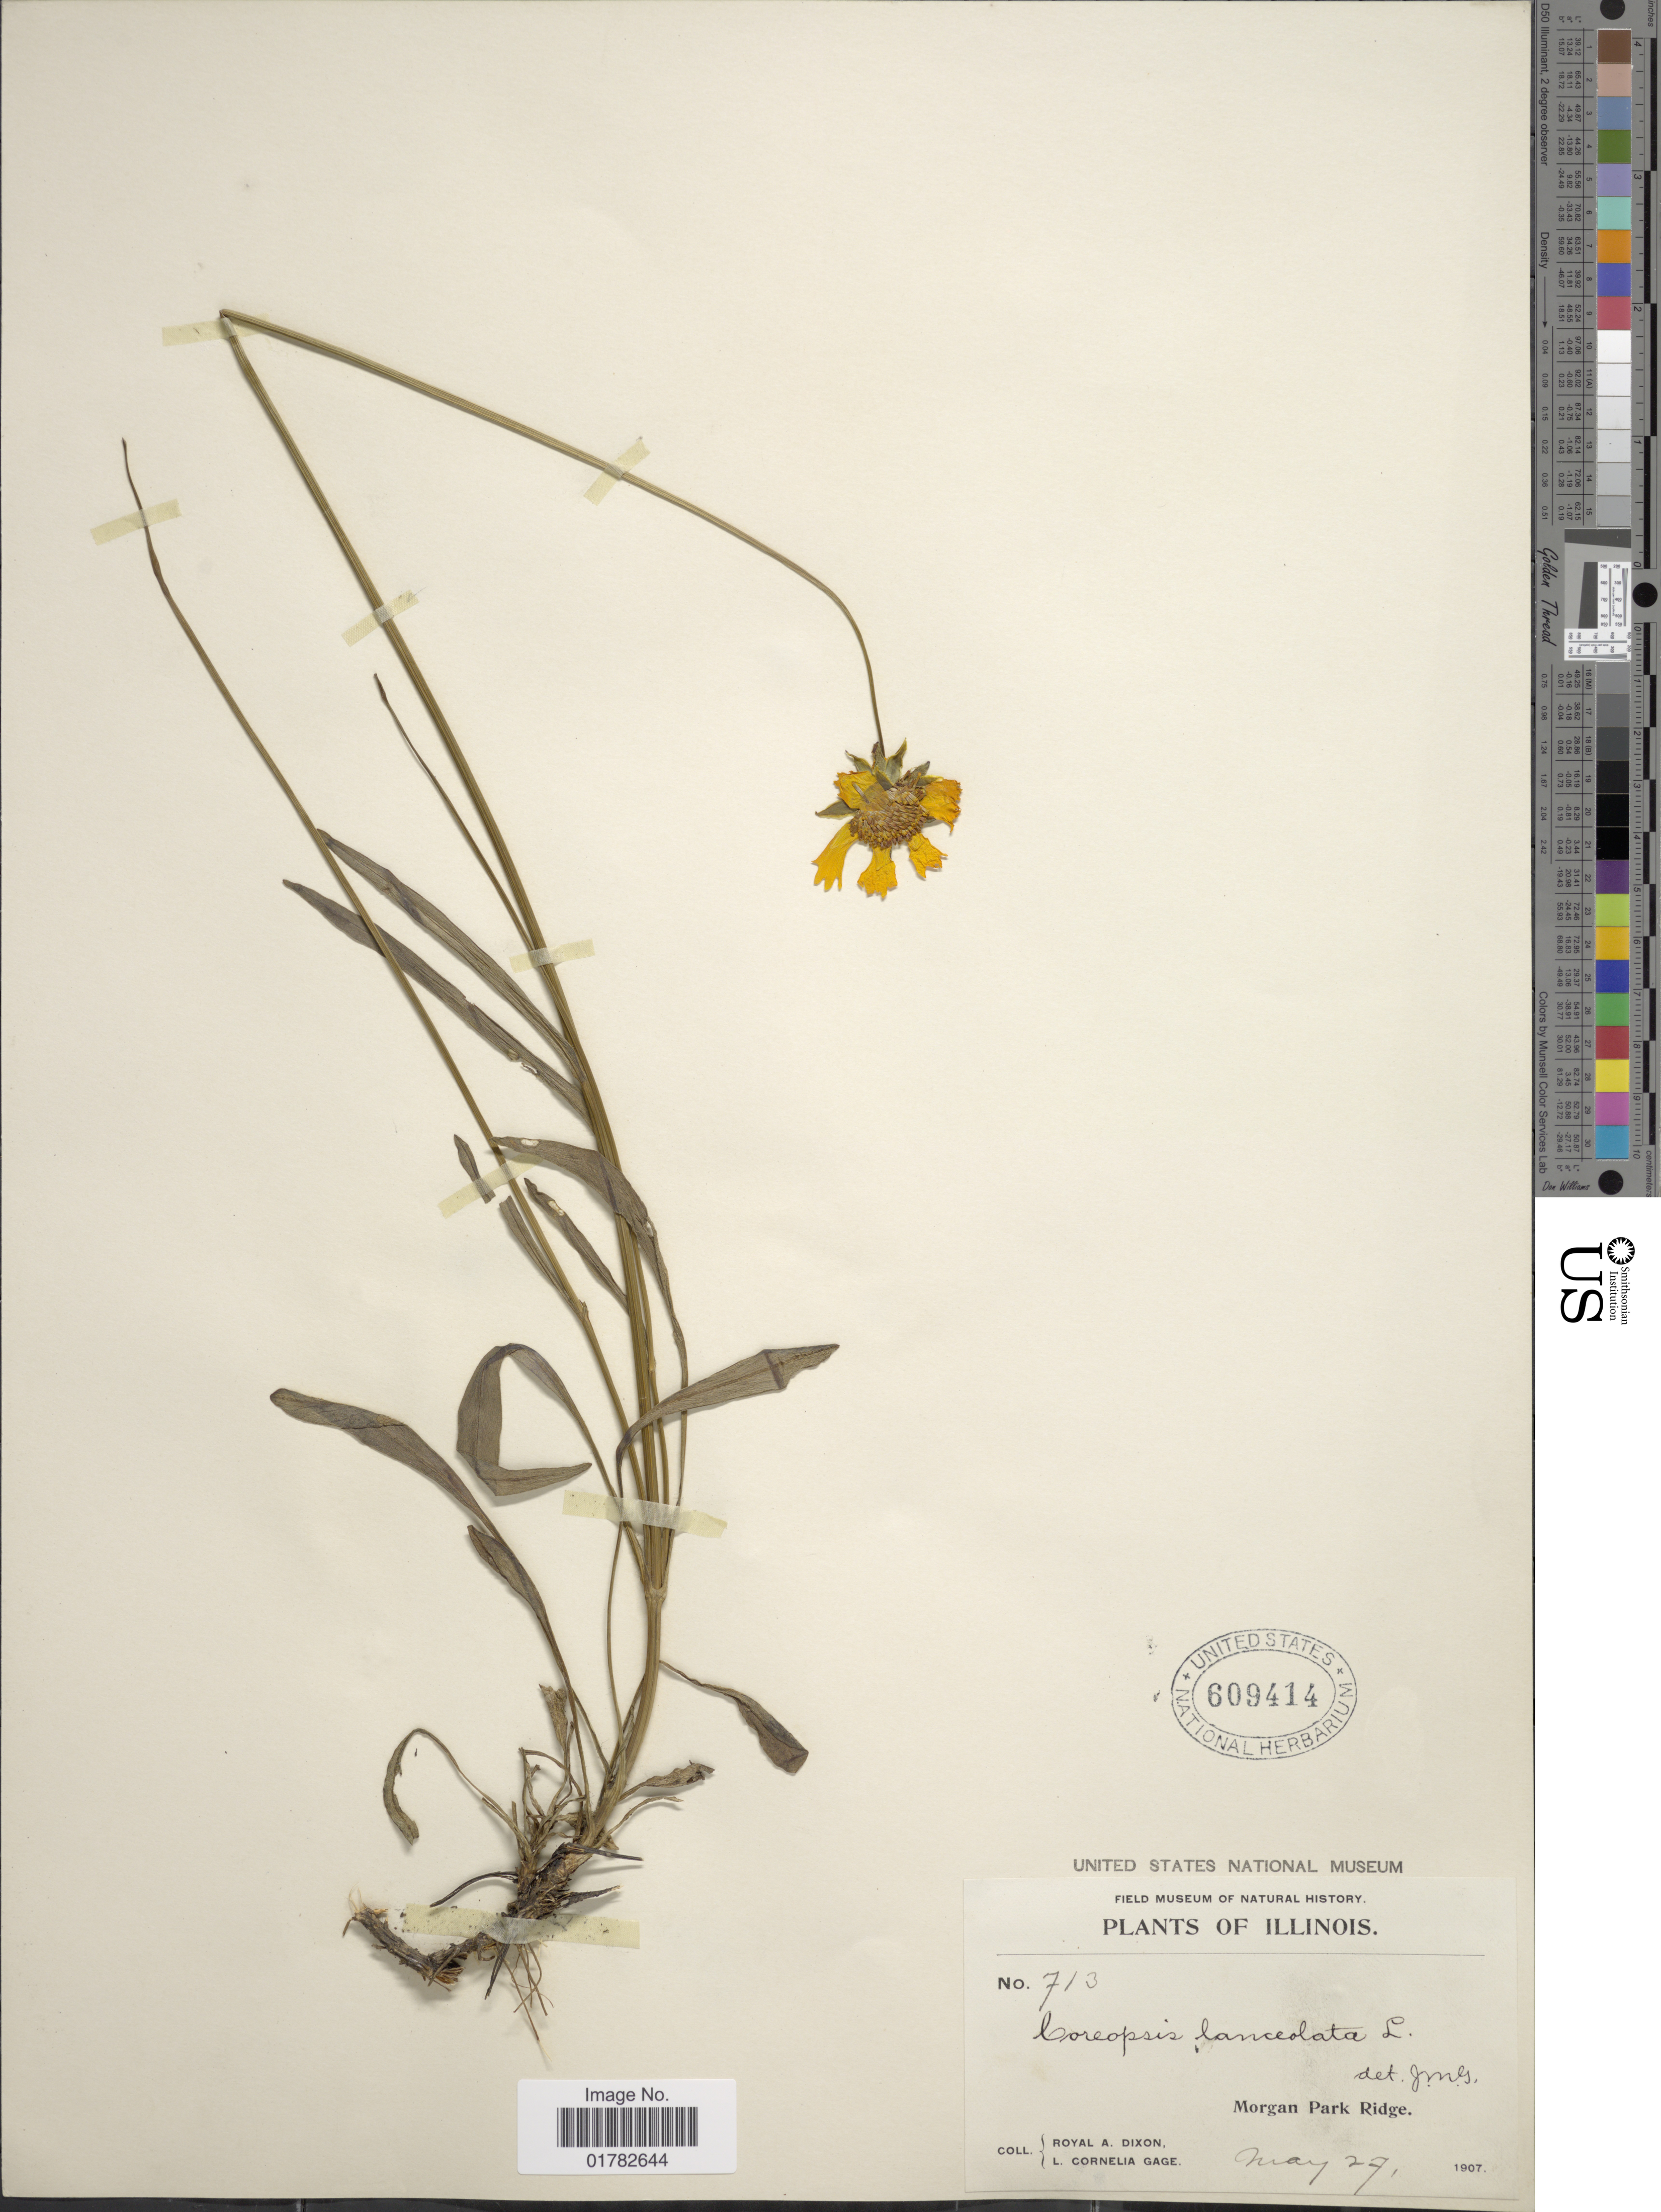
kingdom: Plantae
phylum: Tracheophyta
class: Magnoliopsida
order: Asterales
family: Asteraceae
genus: Coreopsis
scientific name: Coreopsis lanceolata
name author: L.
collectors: R. A. Dixon & L. Gage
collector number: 713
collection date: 1907-05-27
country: United States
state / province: Illinois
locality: Morgan Park Ridge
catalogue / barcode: US 609414